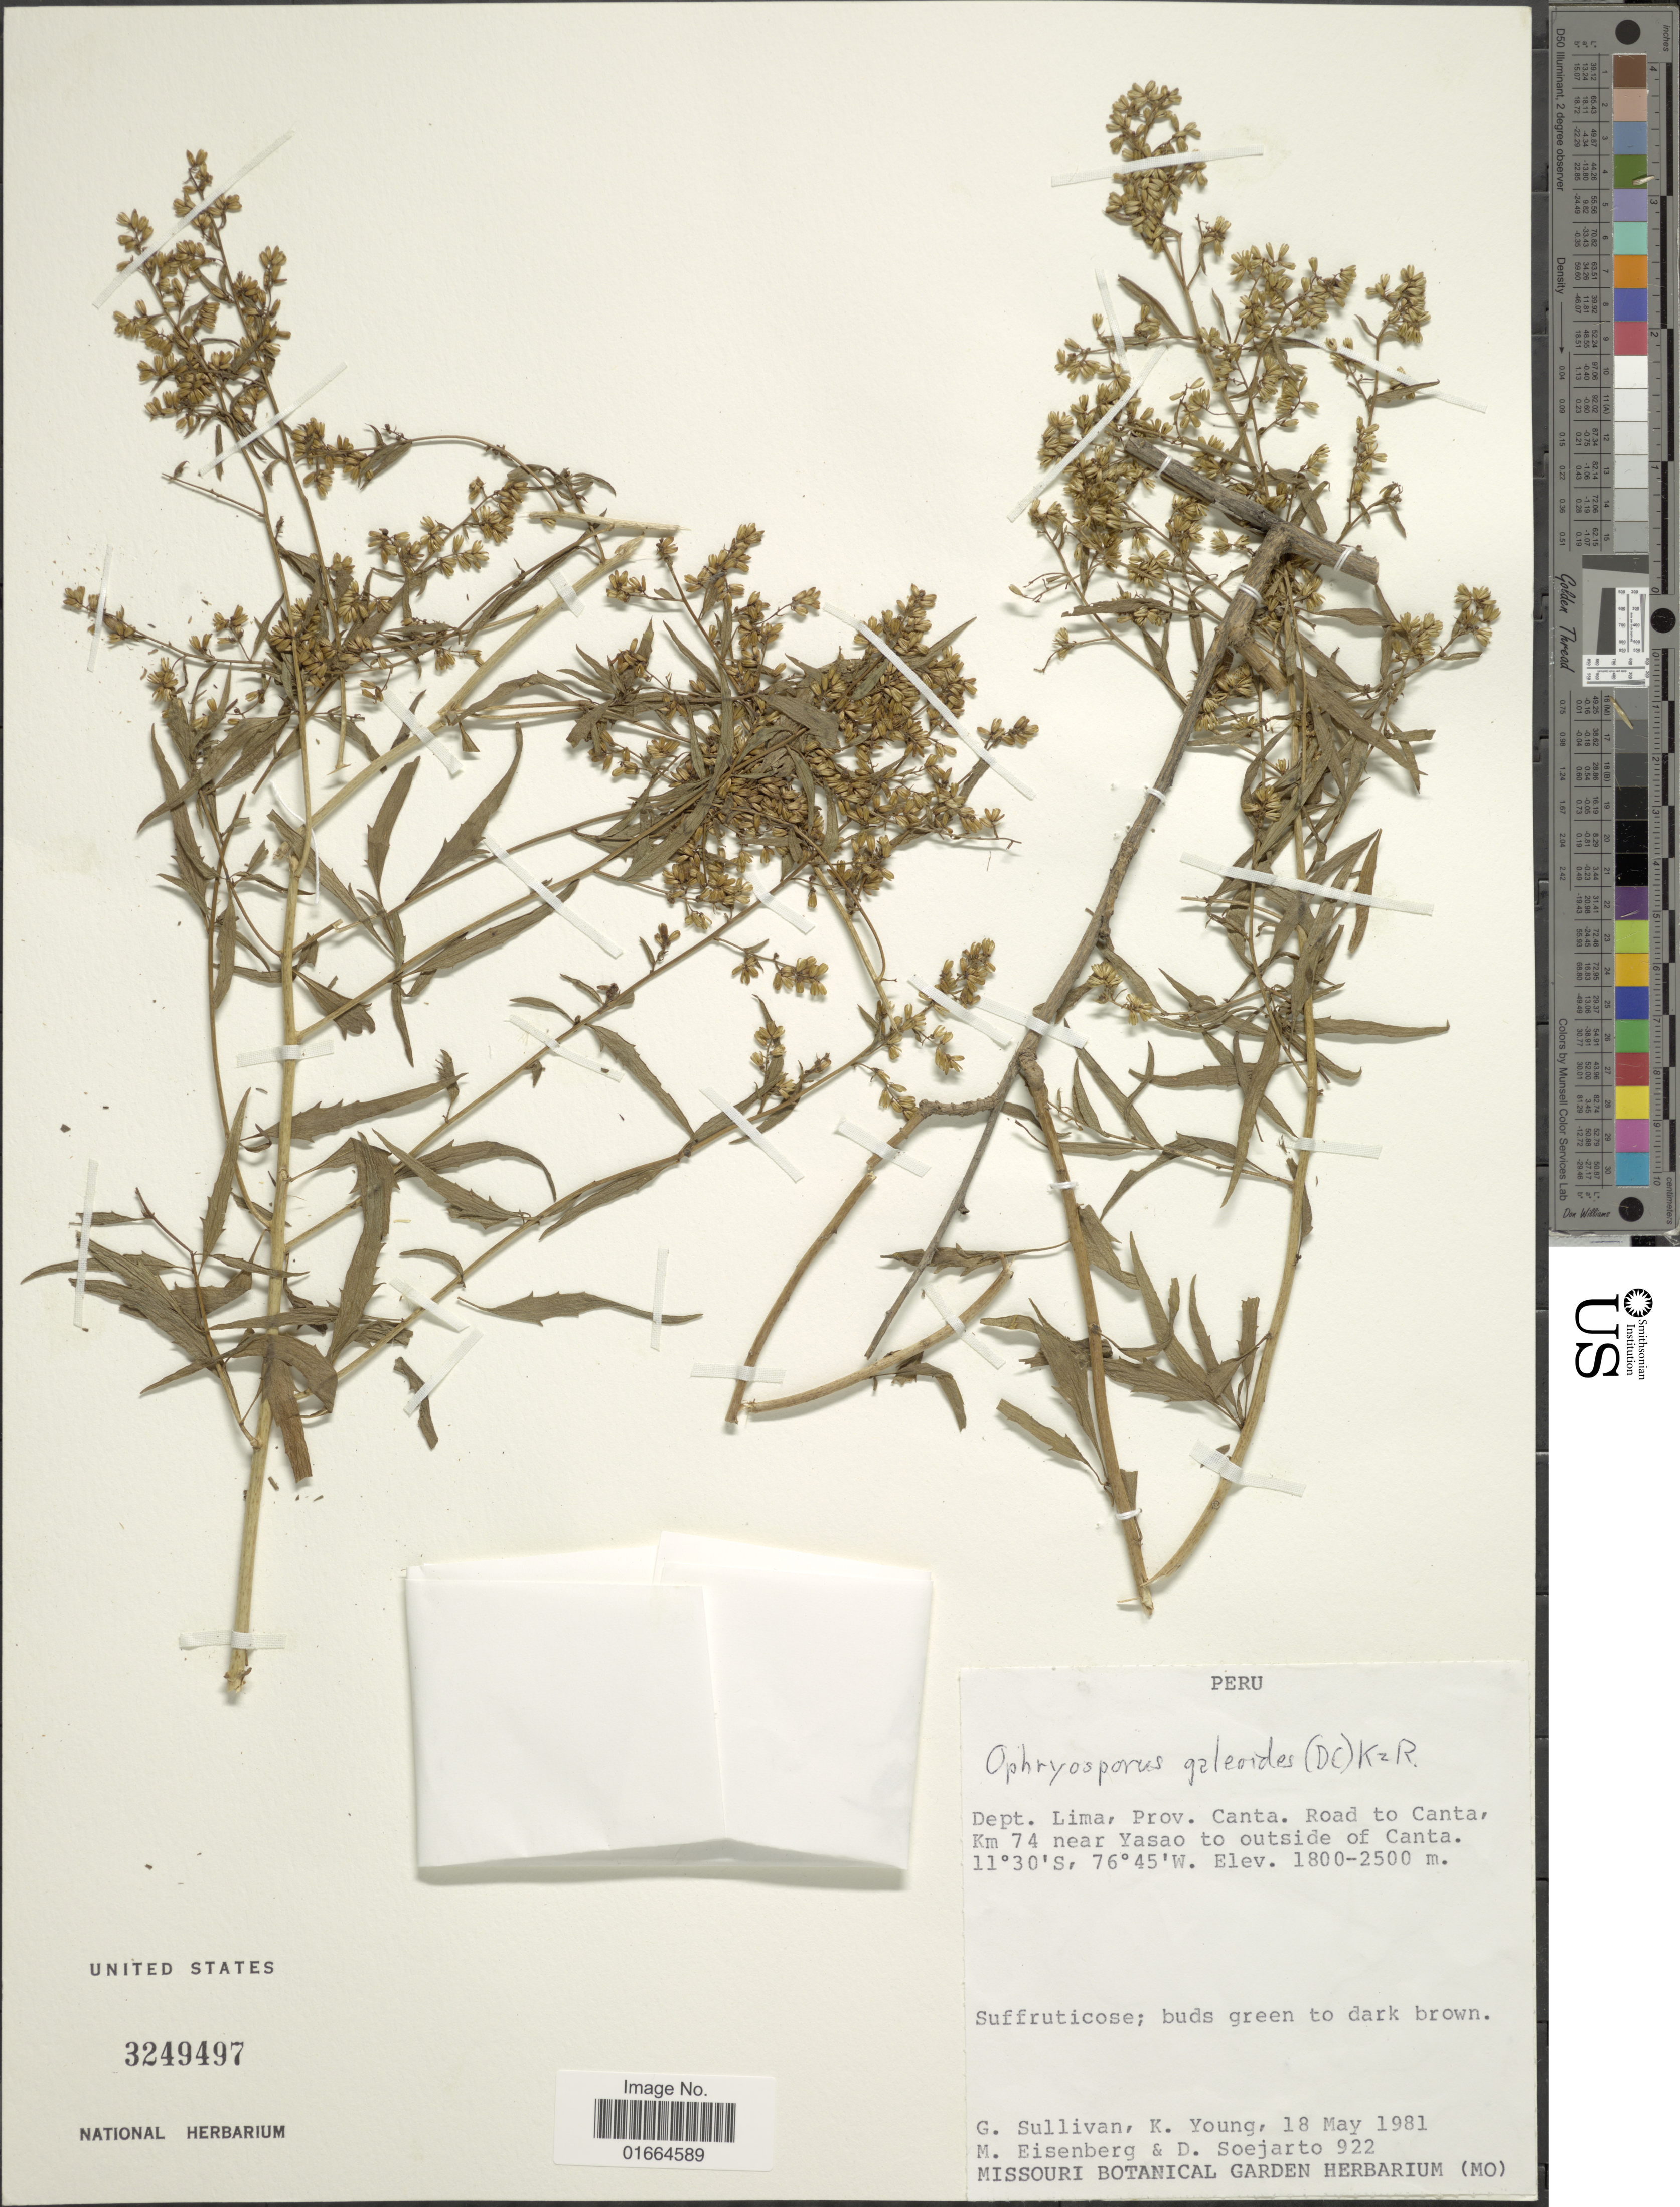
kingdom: Plantae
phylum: Tracheophyta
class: Magnoliopsida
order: Asterales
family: Asteraceae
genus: Ophryosporus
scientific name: Ophryosporus galioides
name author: (DC.) R.M. King & H. Rob.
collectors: G. Sullivan, K. Young, M. Eisenberg & D. Soejarto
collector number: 922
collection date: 1981-05-18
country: Peru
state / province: Lima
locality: Dept. Lima, Prov. Canta, Road to Canta, Km 74 near Yasao to outside of Canta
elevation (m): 1800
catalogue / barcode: US 3249497